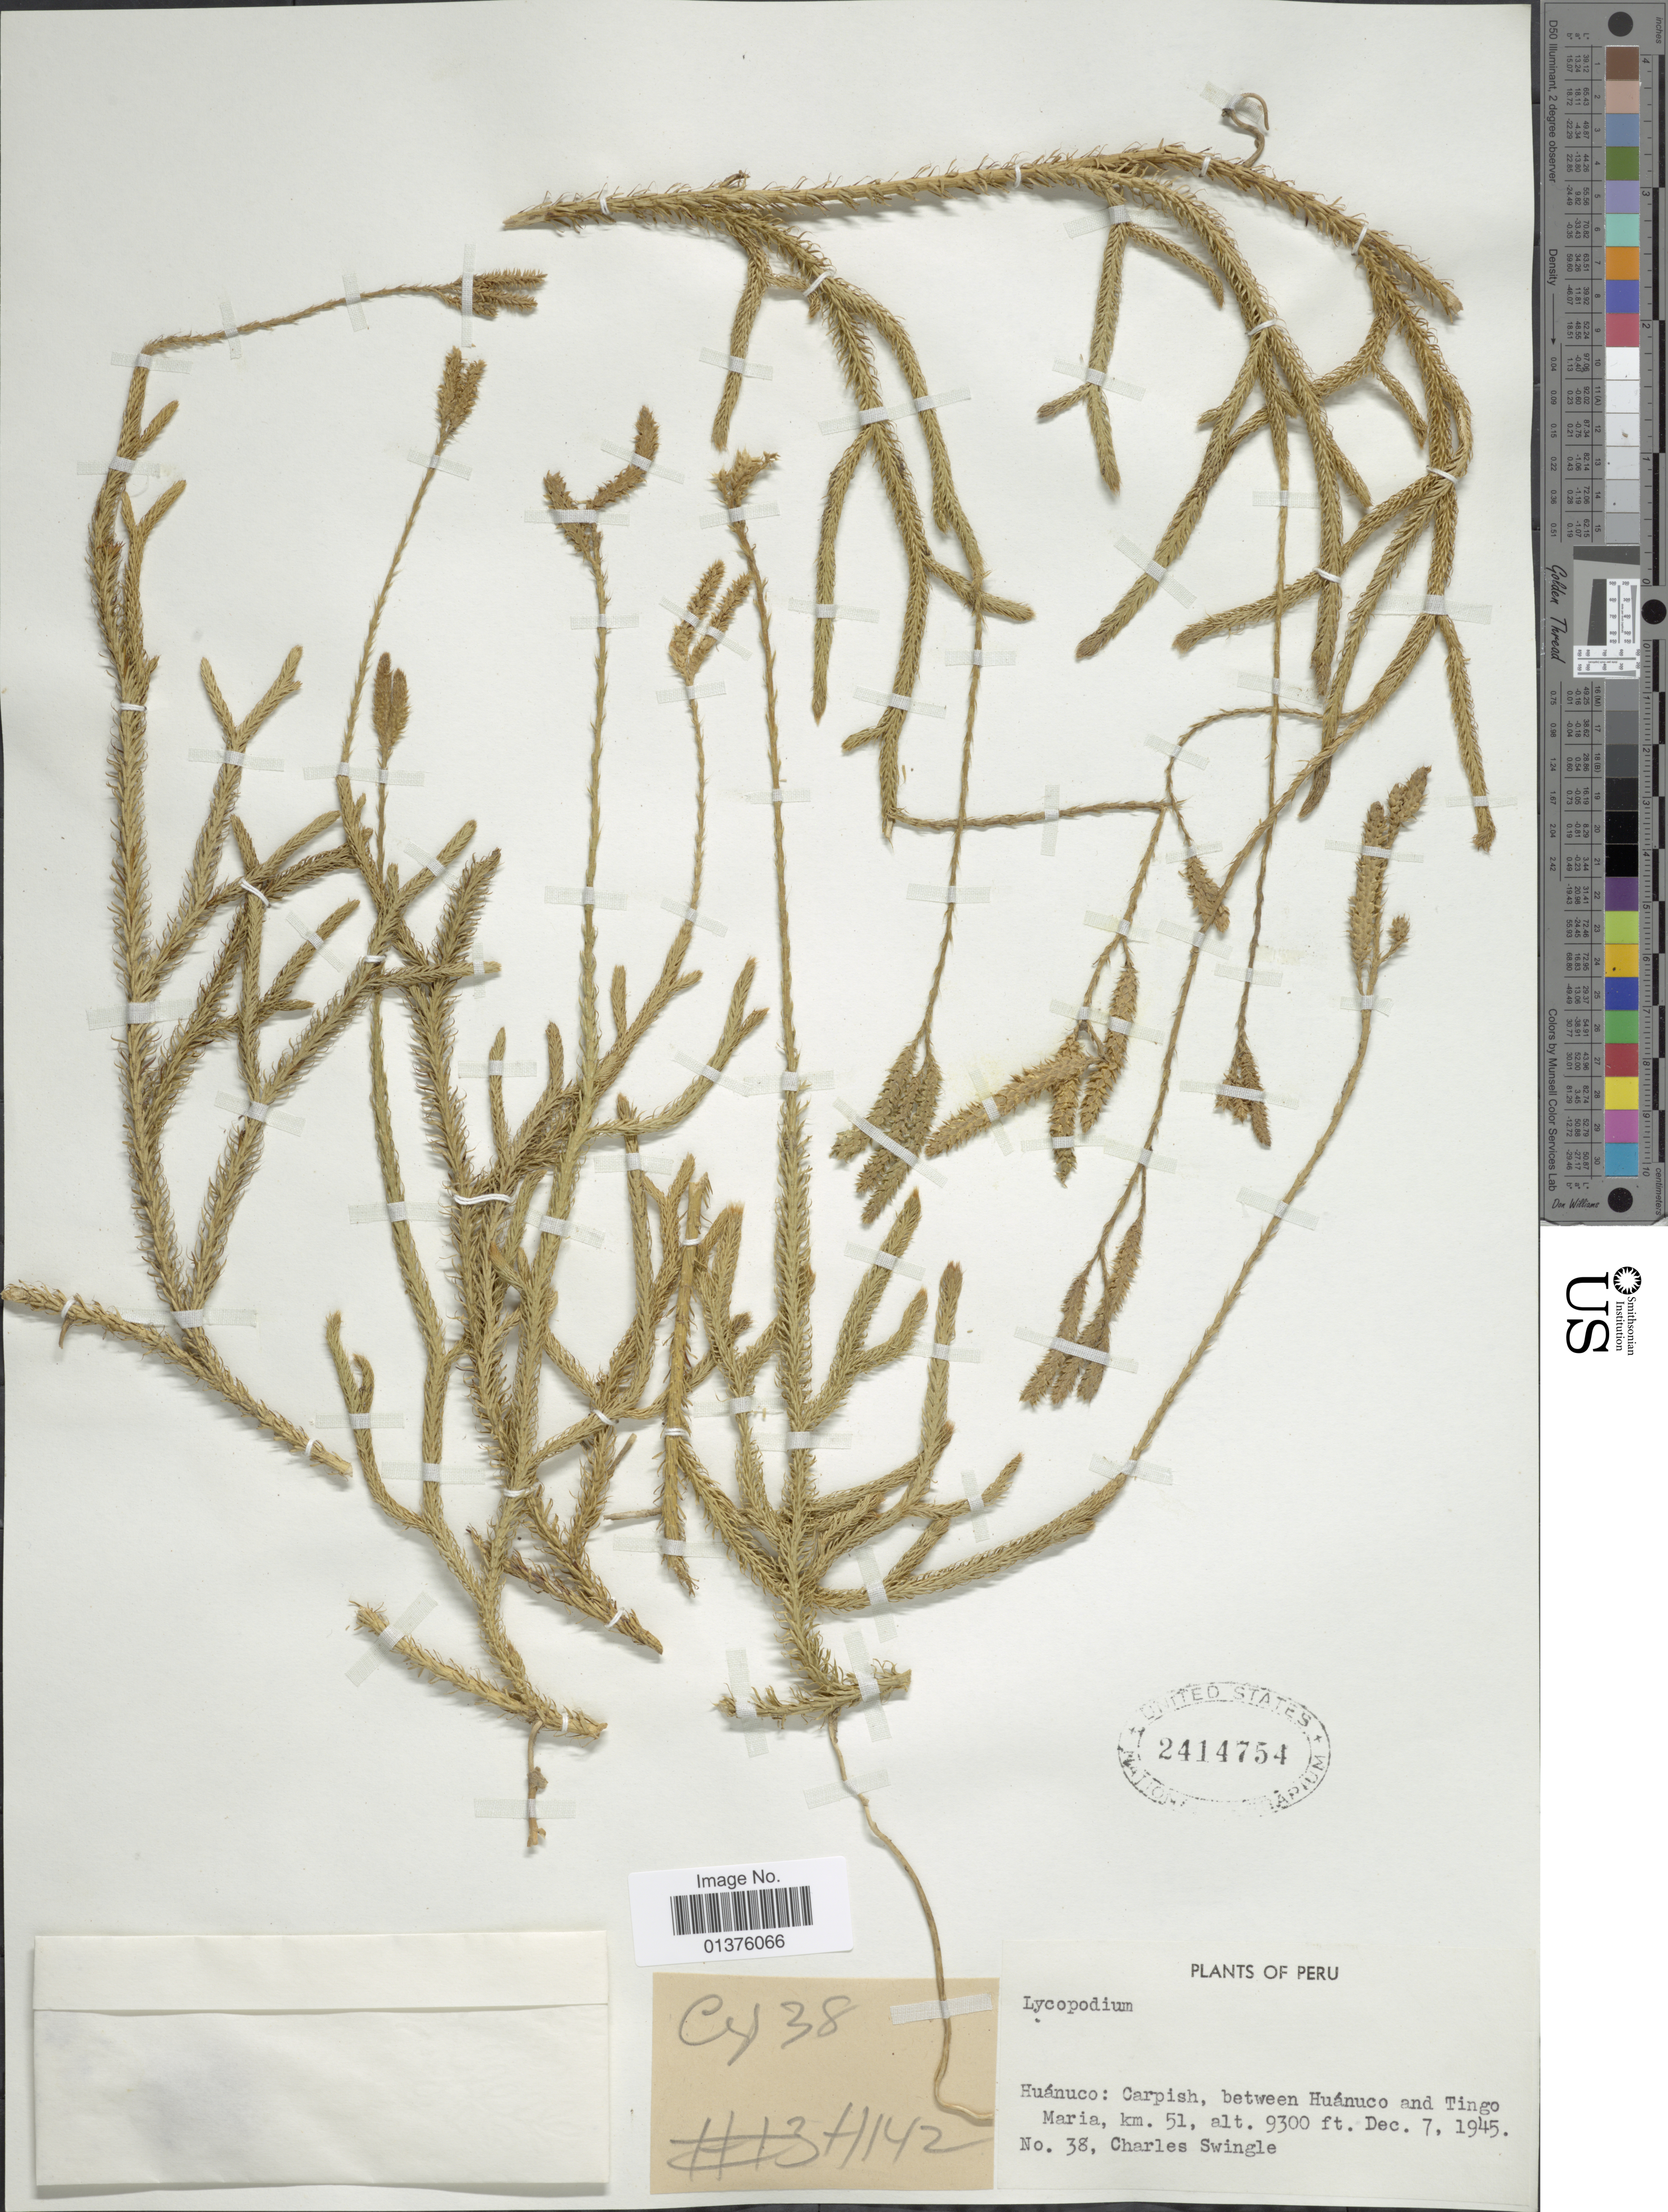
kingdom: Plantae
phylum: Tracheophyta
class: Lycopodiopsida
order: Lycopodiales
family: Lycopodiaceae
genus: Lycopodium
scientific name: Lycopodium clavatum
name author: L.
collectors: C. Swingle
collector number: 38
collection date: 1945-12-07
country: Peru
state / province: Huánuco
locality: Carpish, between Huanuco and Tingo Maria, km 51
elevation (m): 2835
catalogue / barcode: US 2414754